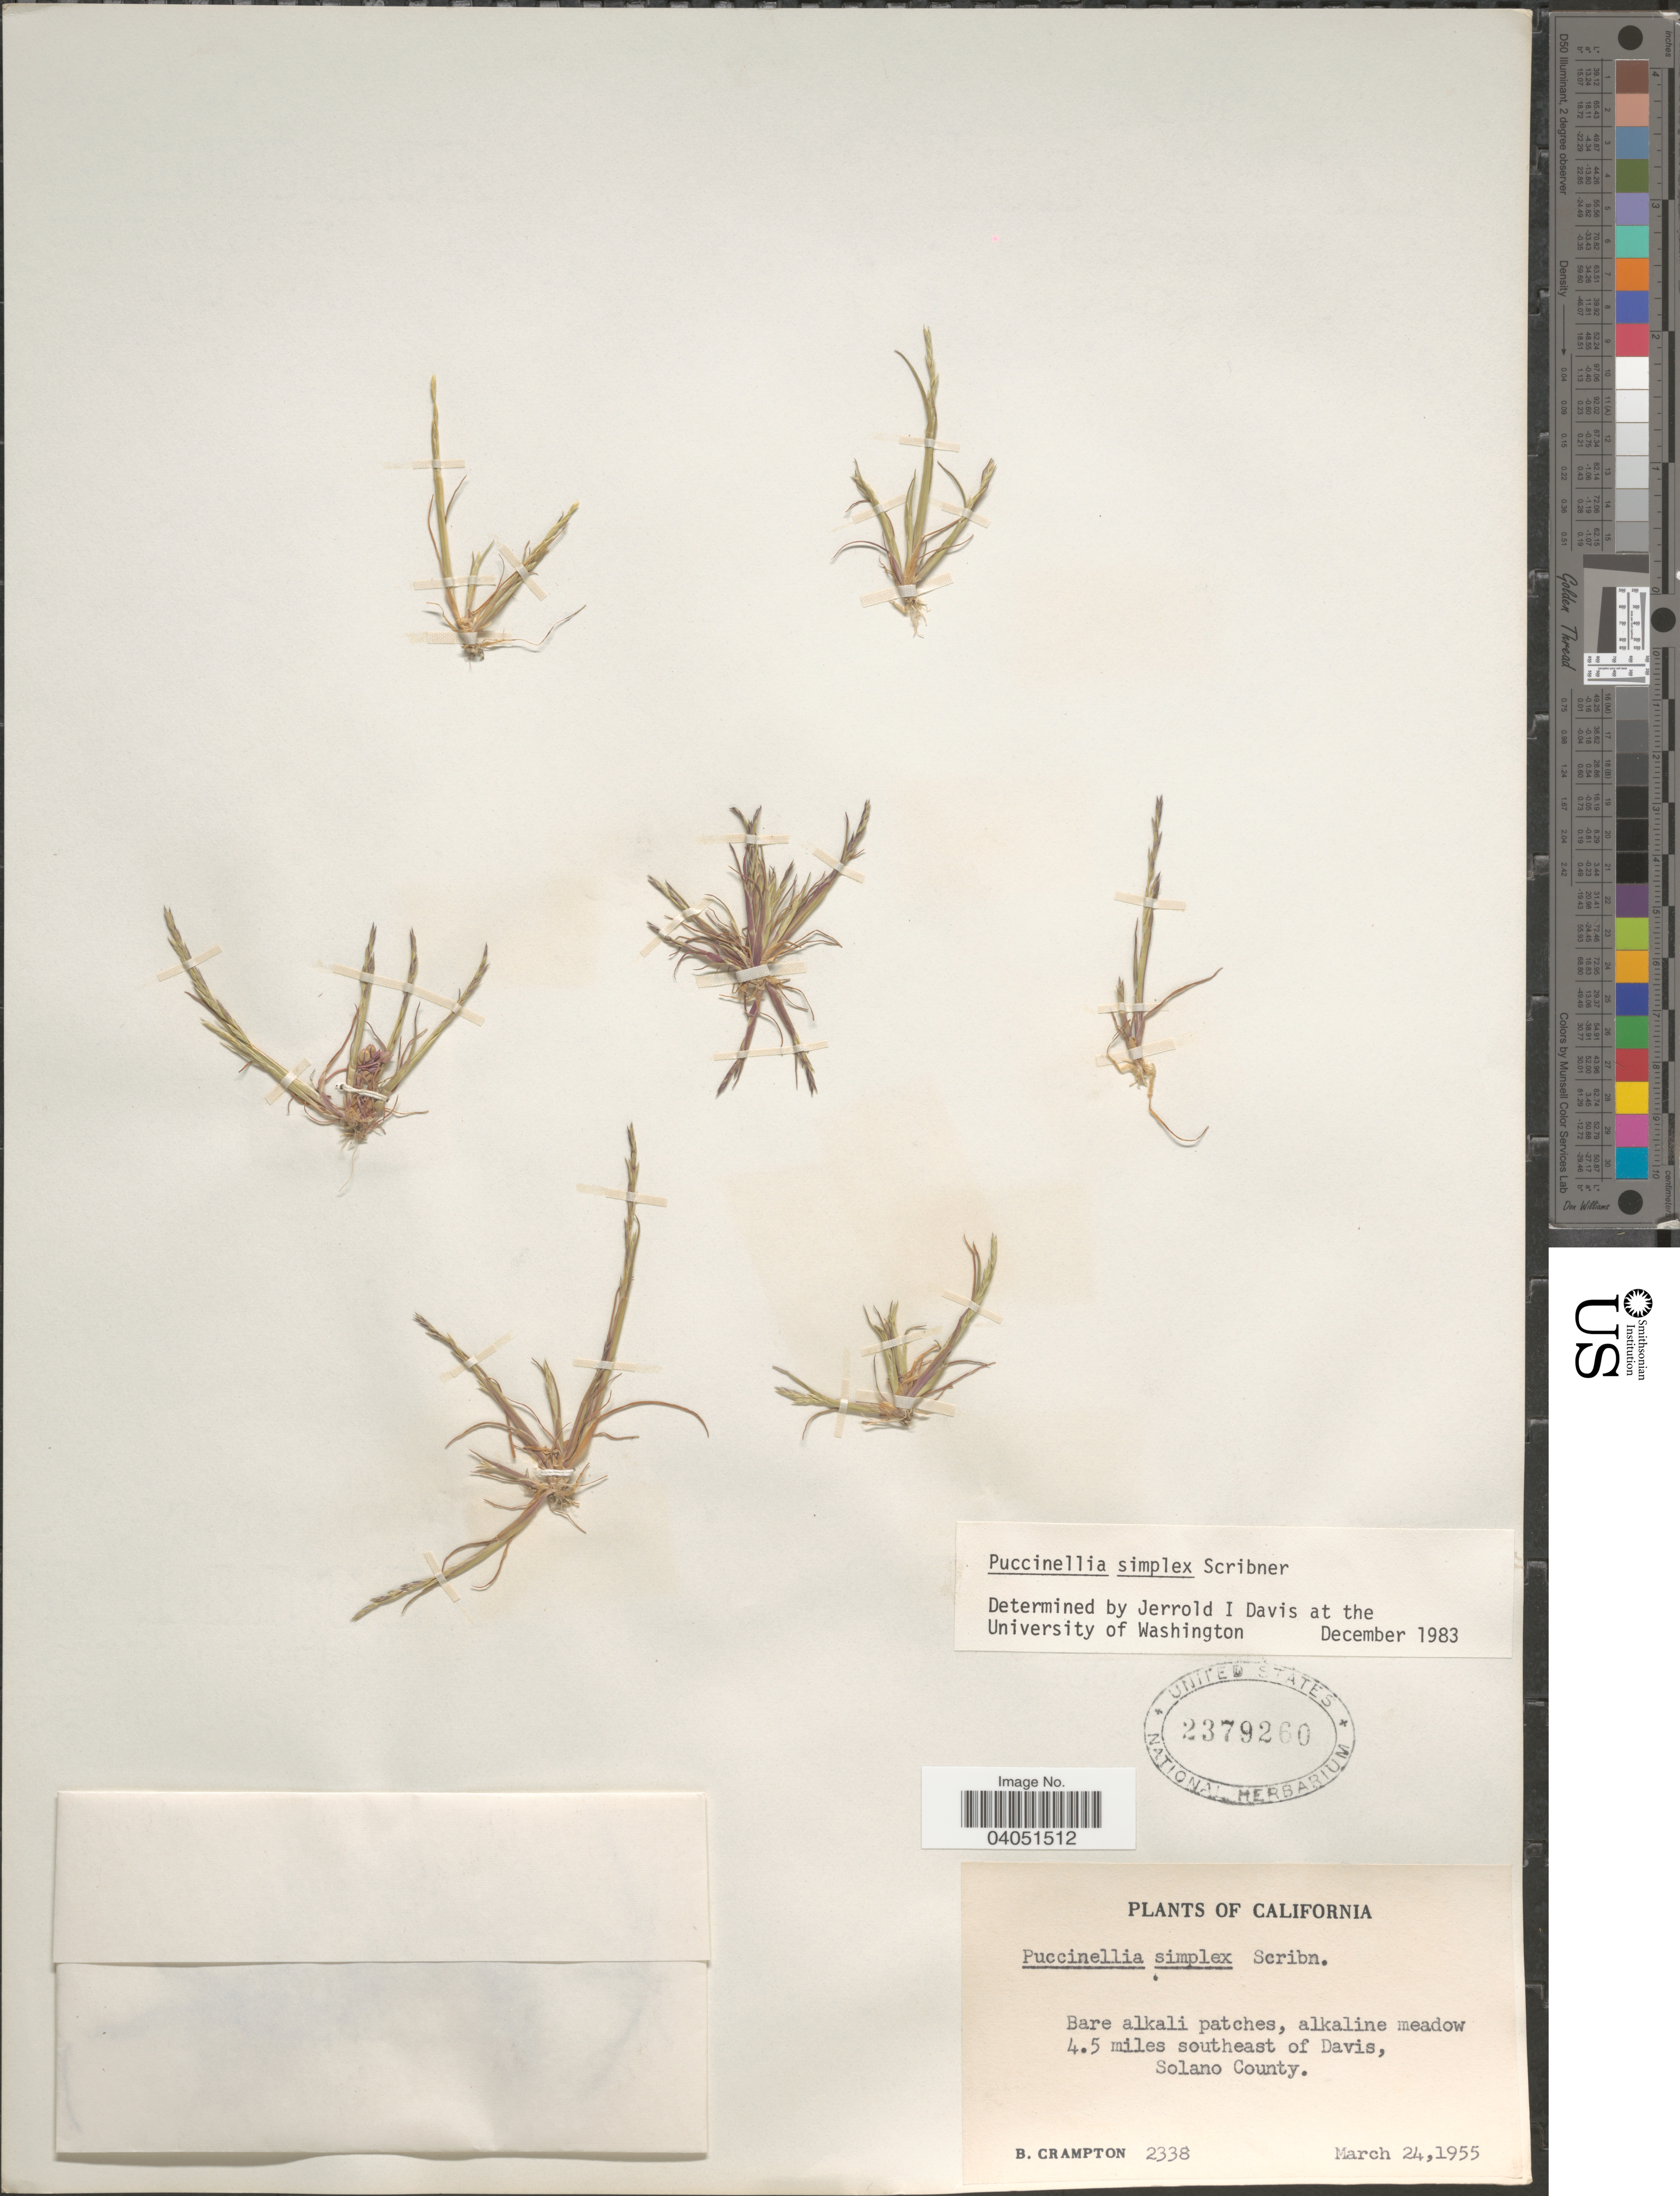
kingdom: Plantae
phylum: Tracheophyta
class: Liliopsida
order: Poales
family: Poaceae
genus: Puccinellia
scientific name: Puccinellia simplex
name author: Scribn.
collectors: B. Crampton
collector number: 2338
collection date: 1955-03-24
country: United States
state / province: California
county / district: Solano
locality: Bare alkali patches, alkaline meadow 4.5 miles southeast of Davis, Solano County.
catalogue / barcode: US 2379260